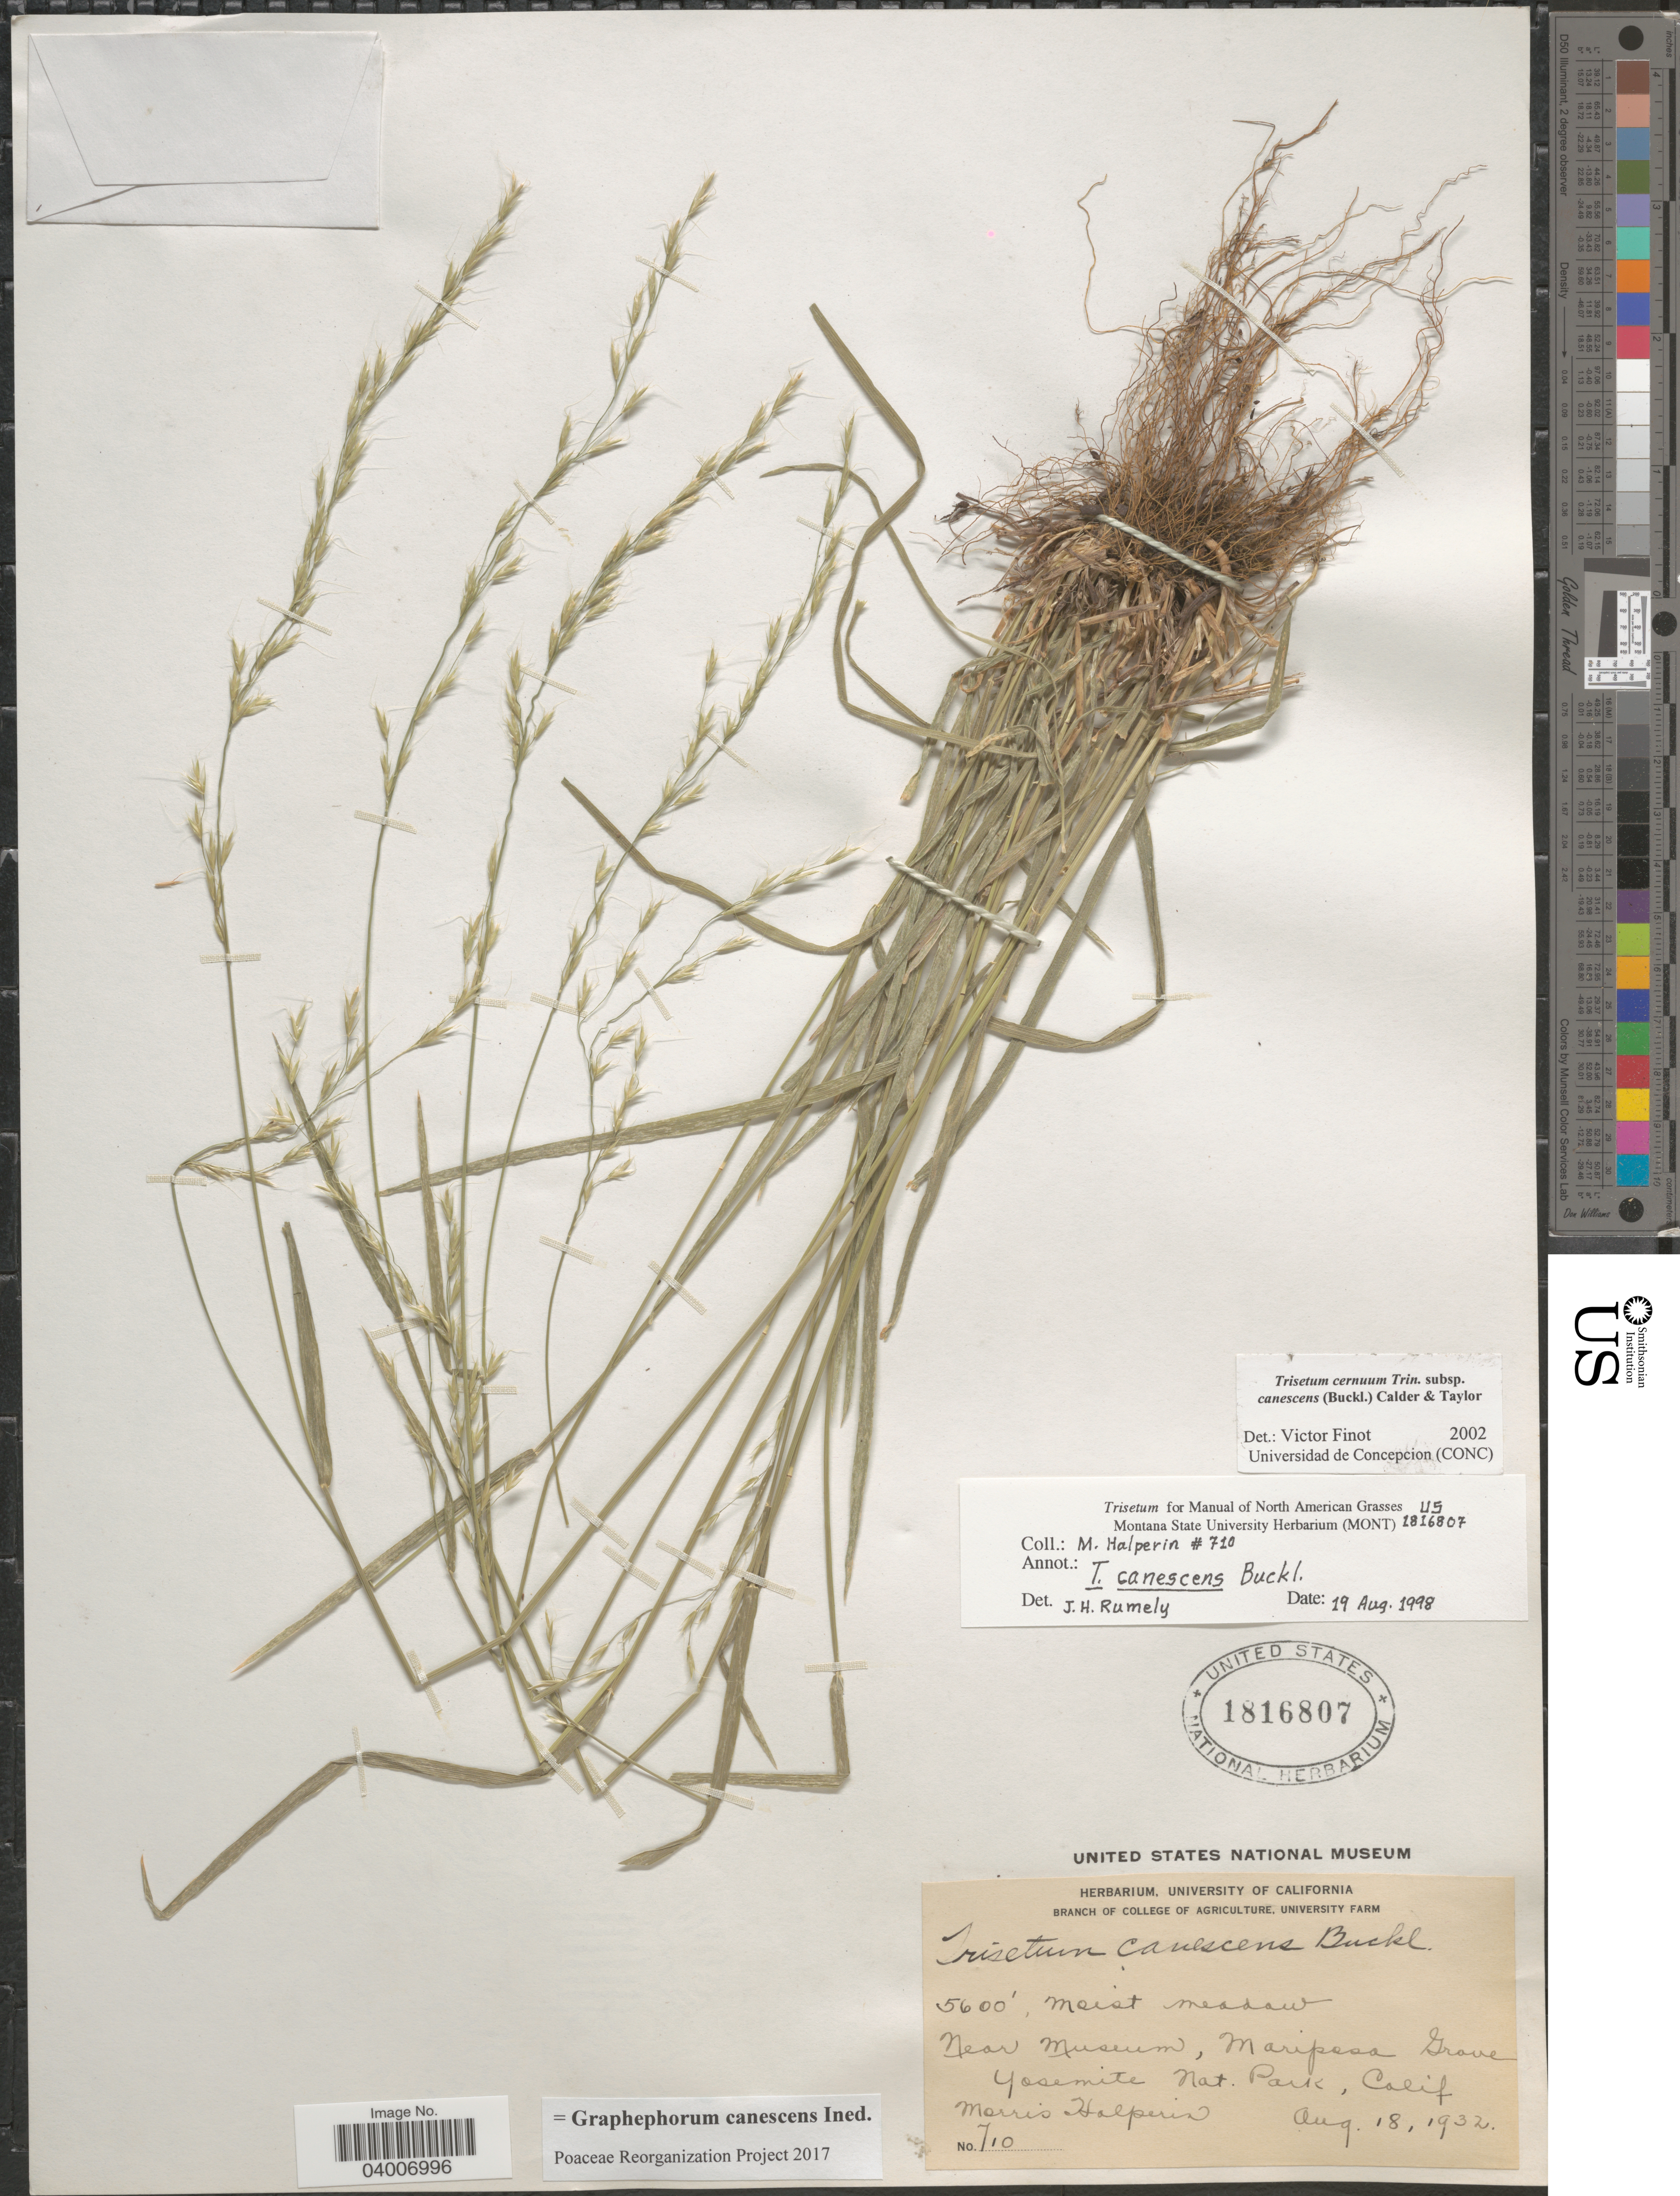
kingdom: Plantae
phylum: Tracheophyta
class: Liliopsida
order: Poales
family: Poaceae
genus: Graphephorum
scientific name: Graphephorum canescens ined.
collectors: M. Halperin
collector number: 710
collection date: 1932-08-18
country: United States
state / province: California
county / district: Mariposa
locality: Near Museum, Mariposa Grove. Yosemite Nat. Park.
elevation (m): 1707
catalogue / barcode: US 1816807